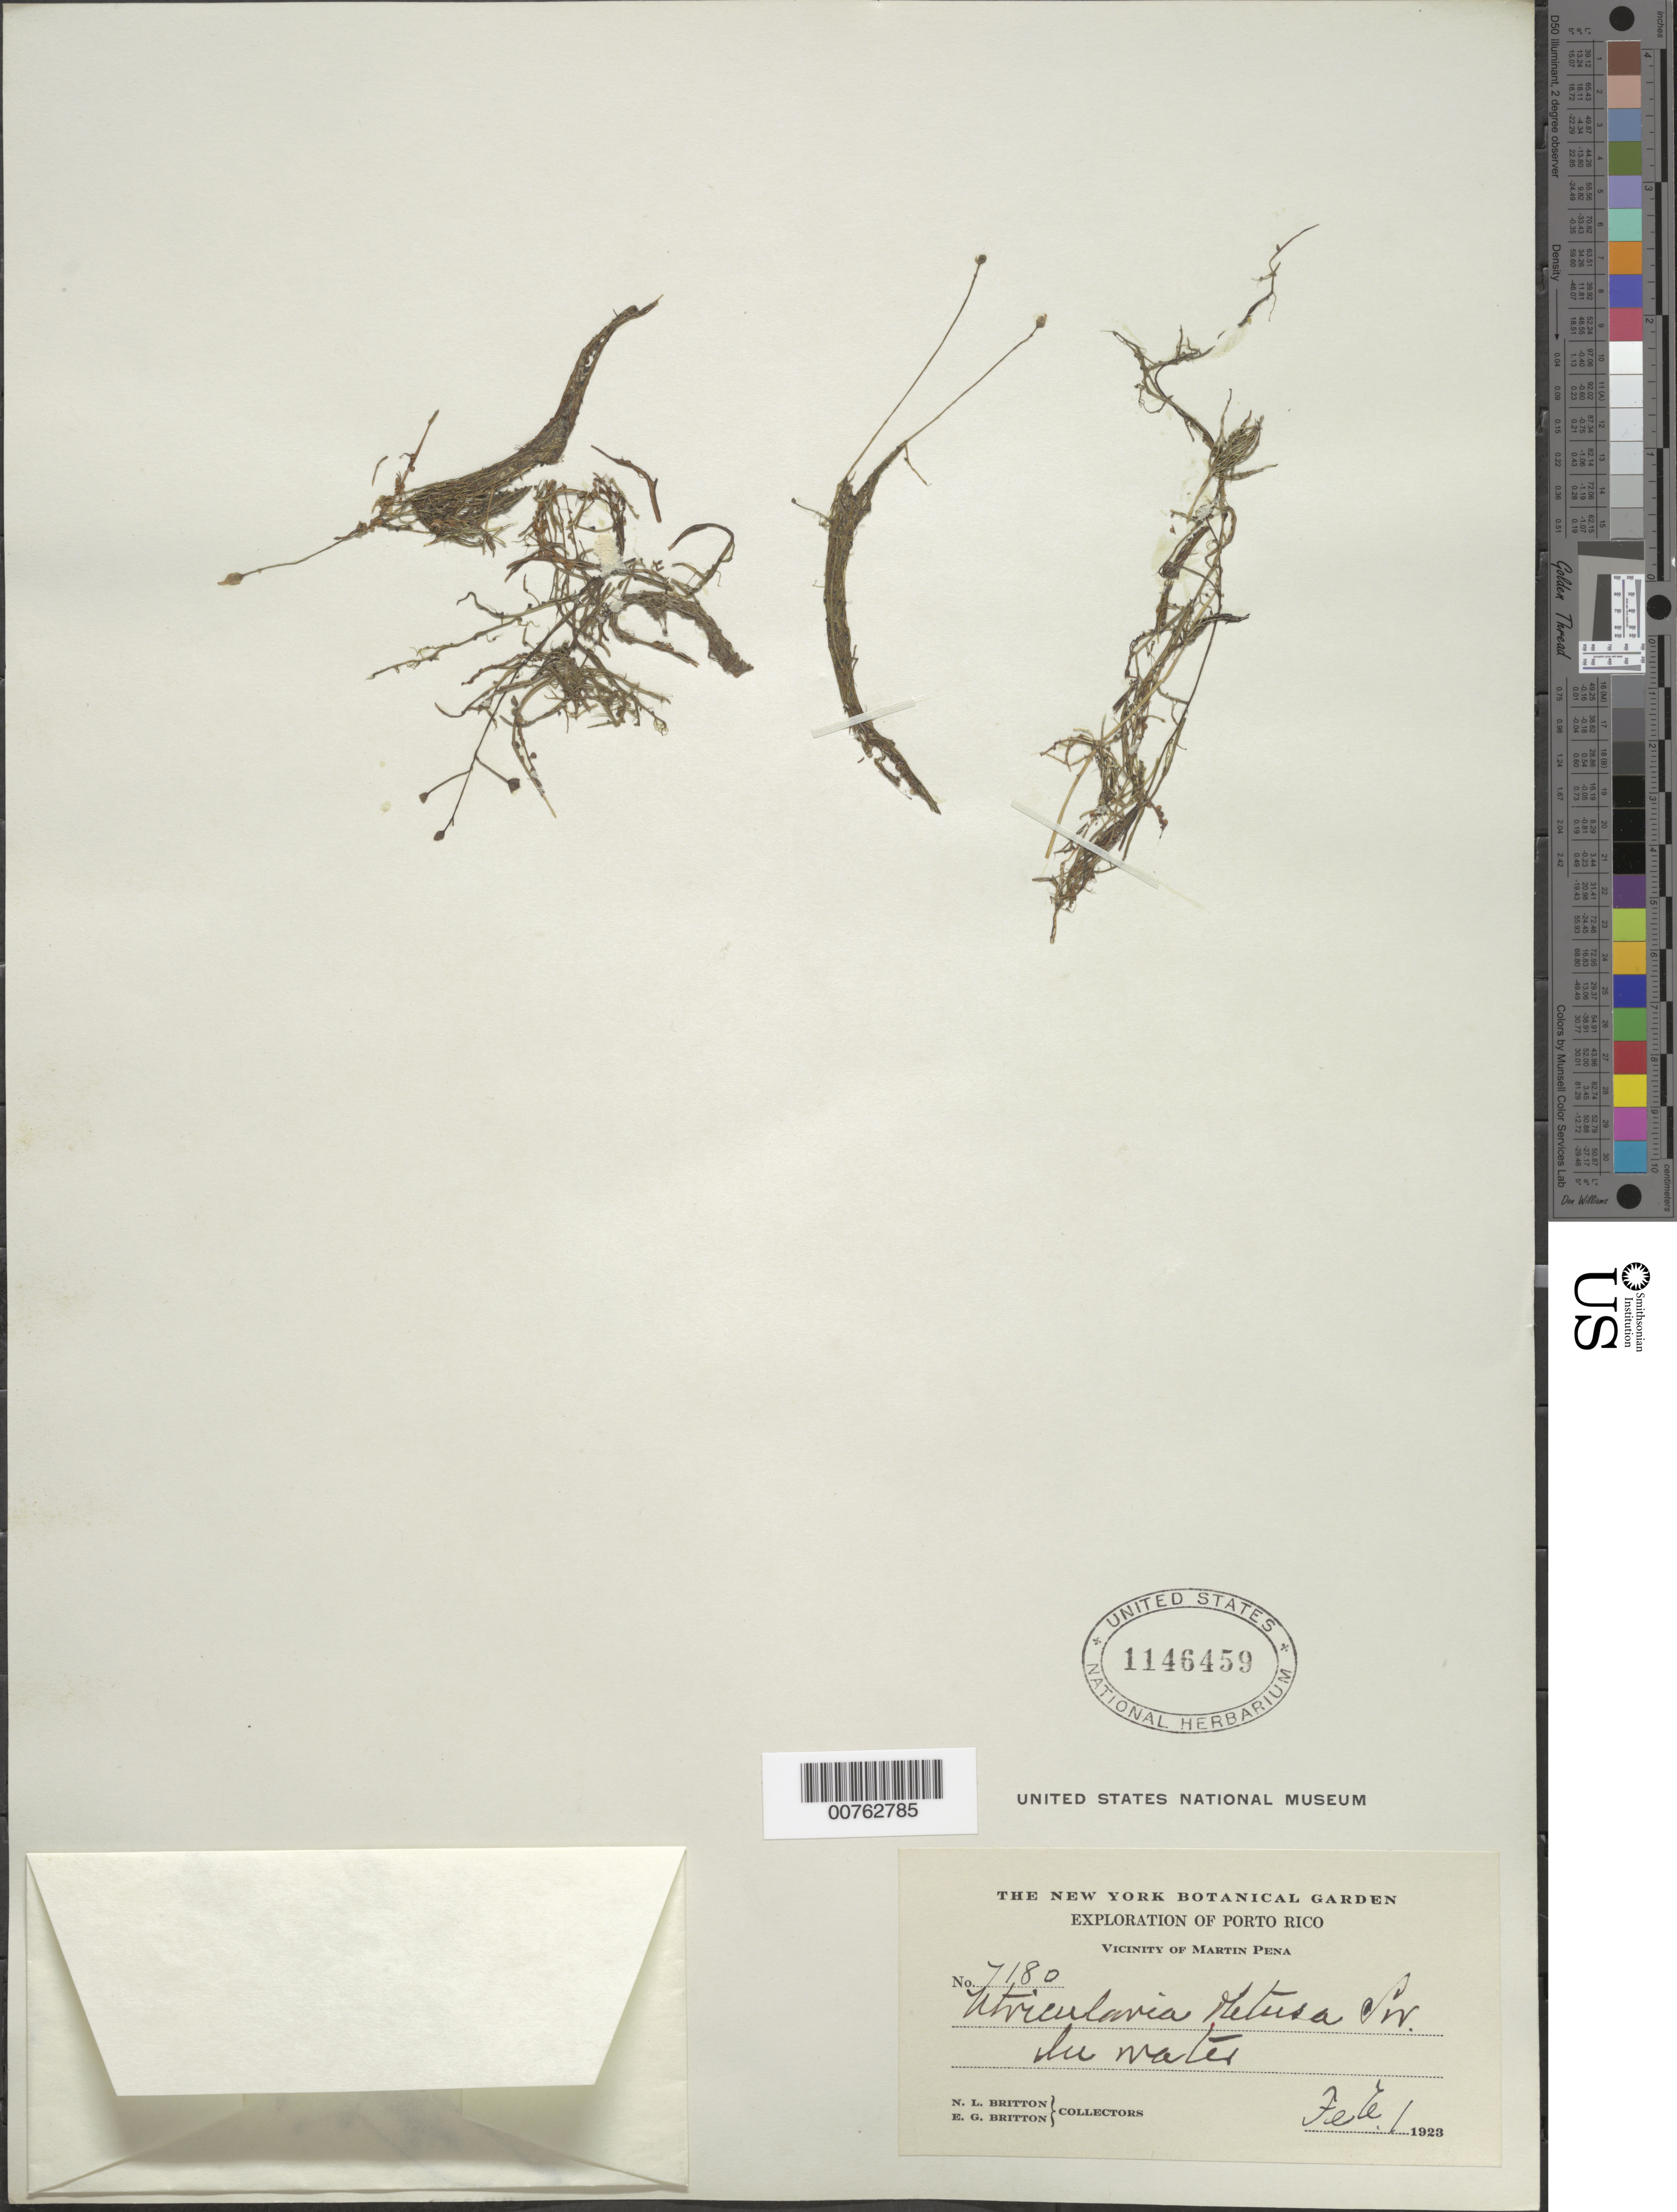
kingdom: Plantae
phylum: Tracheophyta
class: Magnoliopsida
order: Lamiales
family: Lentibulariaceae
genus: Utricularia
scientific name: Utricularia gibba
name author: L.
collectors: N. Britton & E. G. Britton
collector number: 7180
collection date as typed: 01 Feb 1923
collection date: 1923-02-01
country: Puerto Rico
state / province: San Juan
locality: Vicinity of Martin Peña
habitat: In water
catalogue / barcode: US 1146459